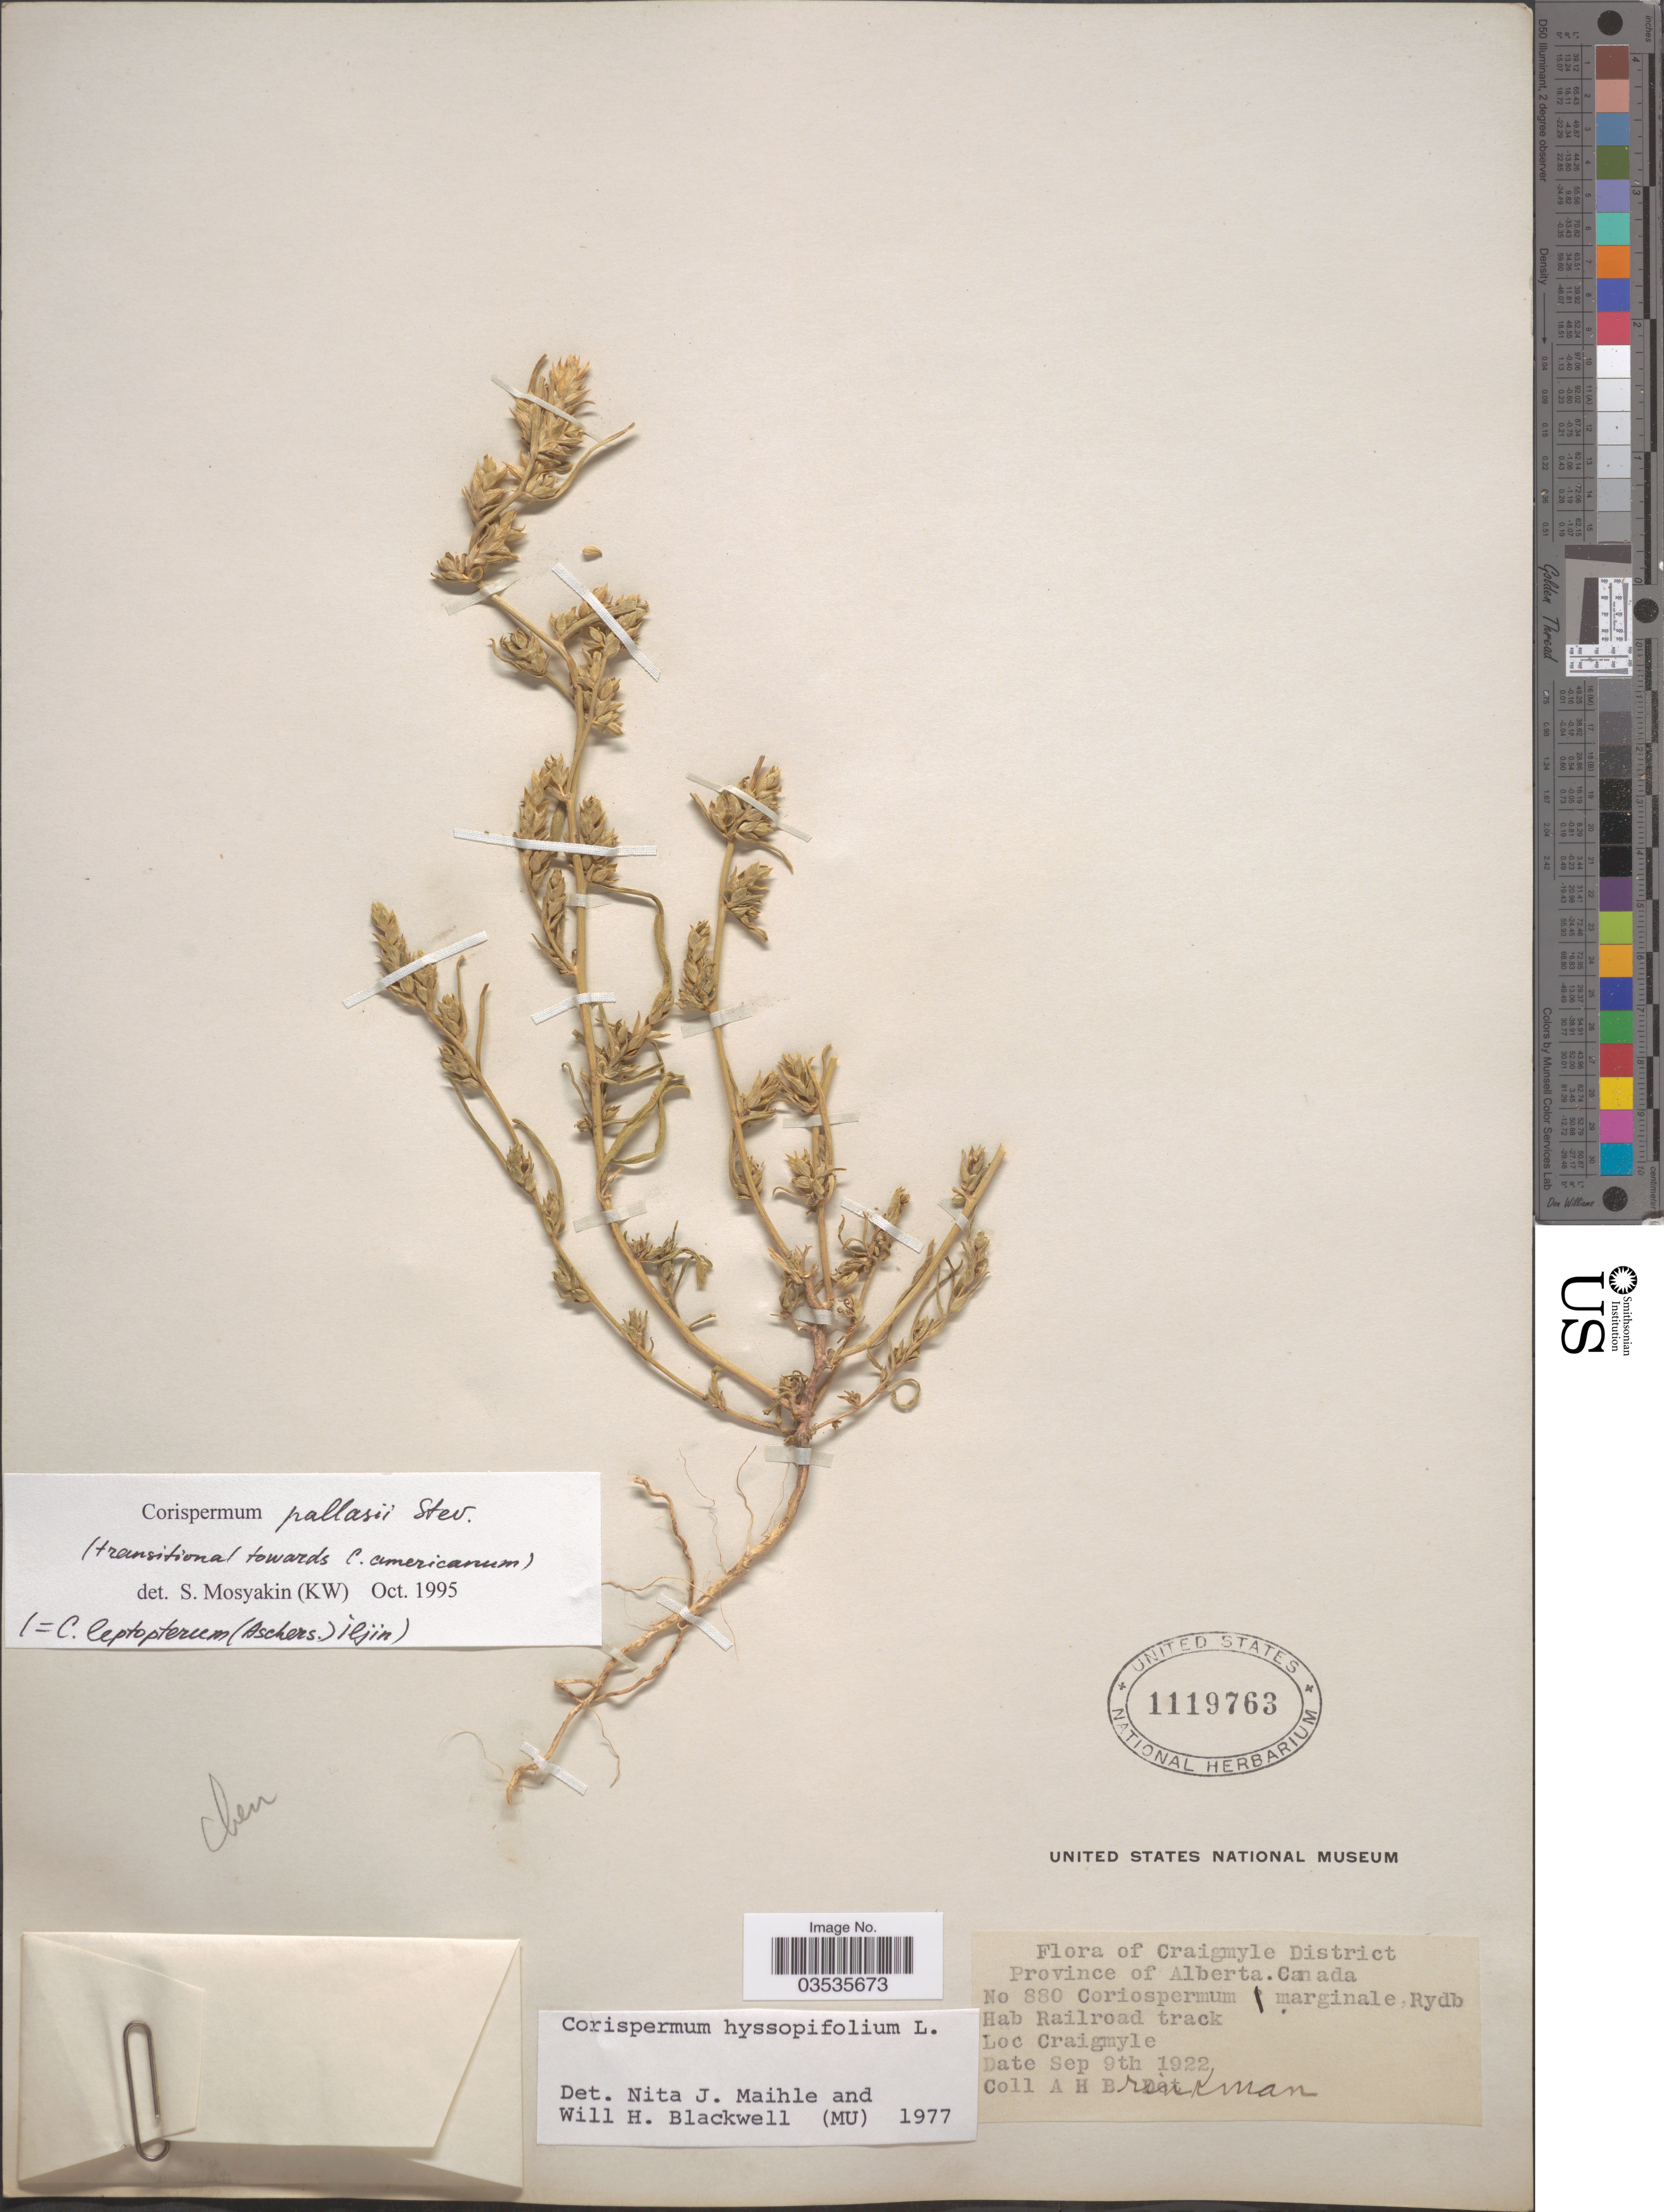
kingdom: Plantae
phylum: Tracheophyta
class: Magnoliopsida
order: Caryophyllales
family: Amaranthaceae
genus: Corispermum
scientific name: Corispermum pallasii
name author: Steven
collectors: A. Brinkman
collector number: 880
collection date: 1922-09-09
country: Canada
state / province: Alberta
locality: Craigmyle District. Railroad track. Craigmyle.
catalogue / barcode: US 1119763